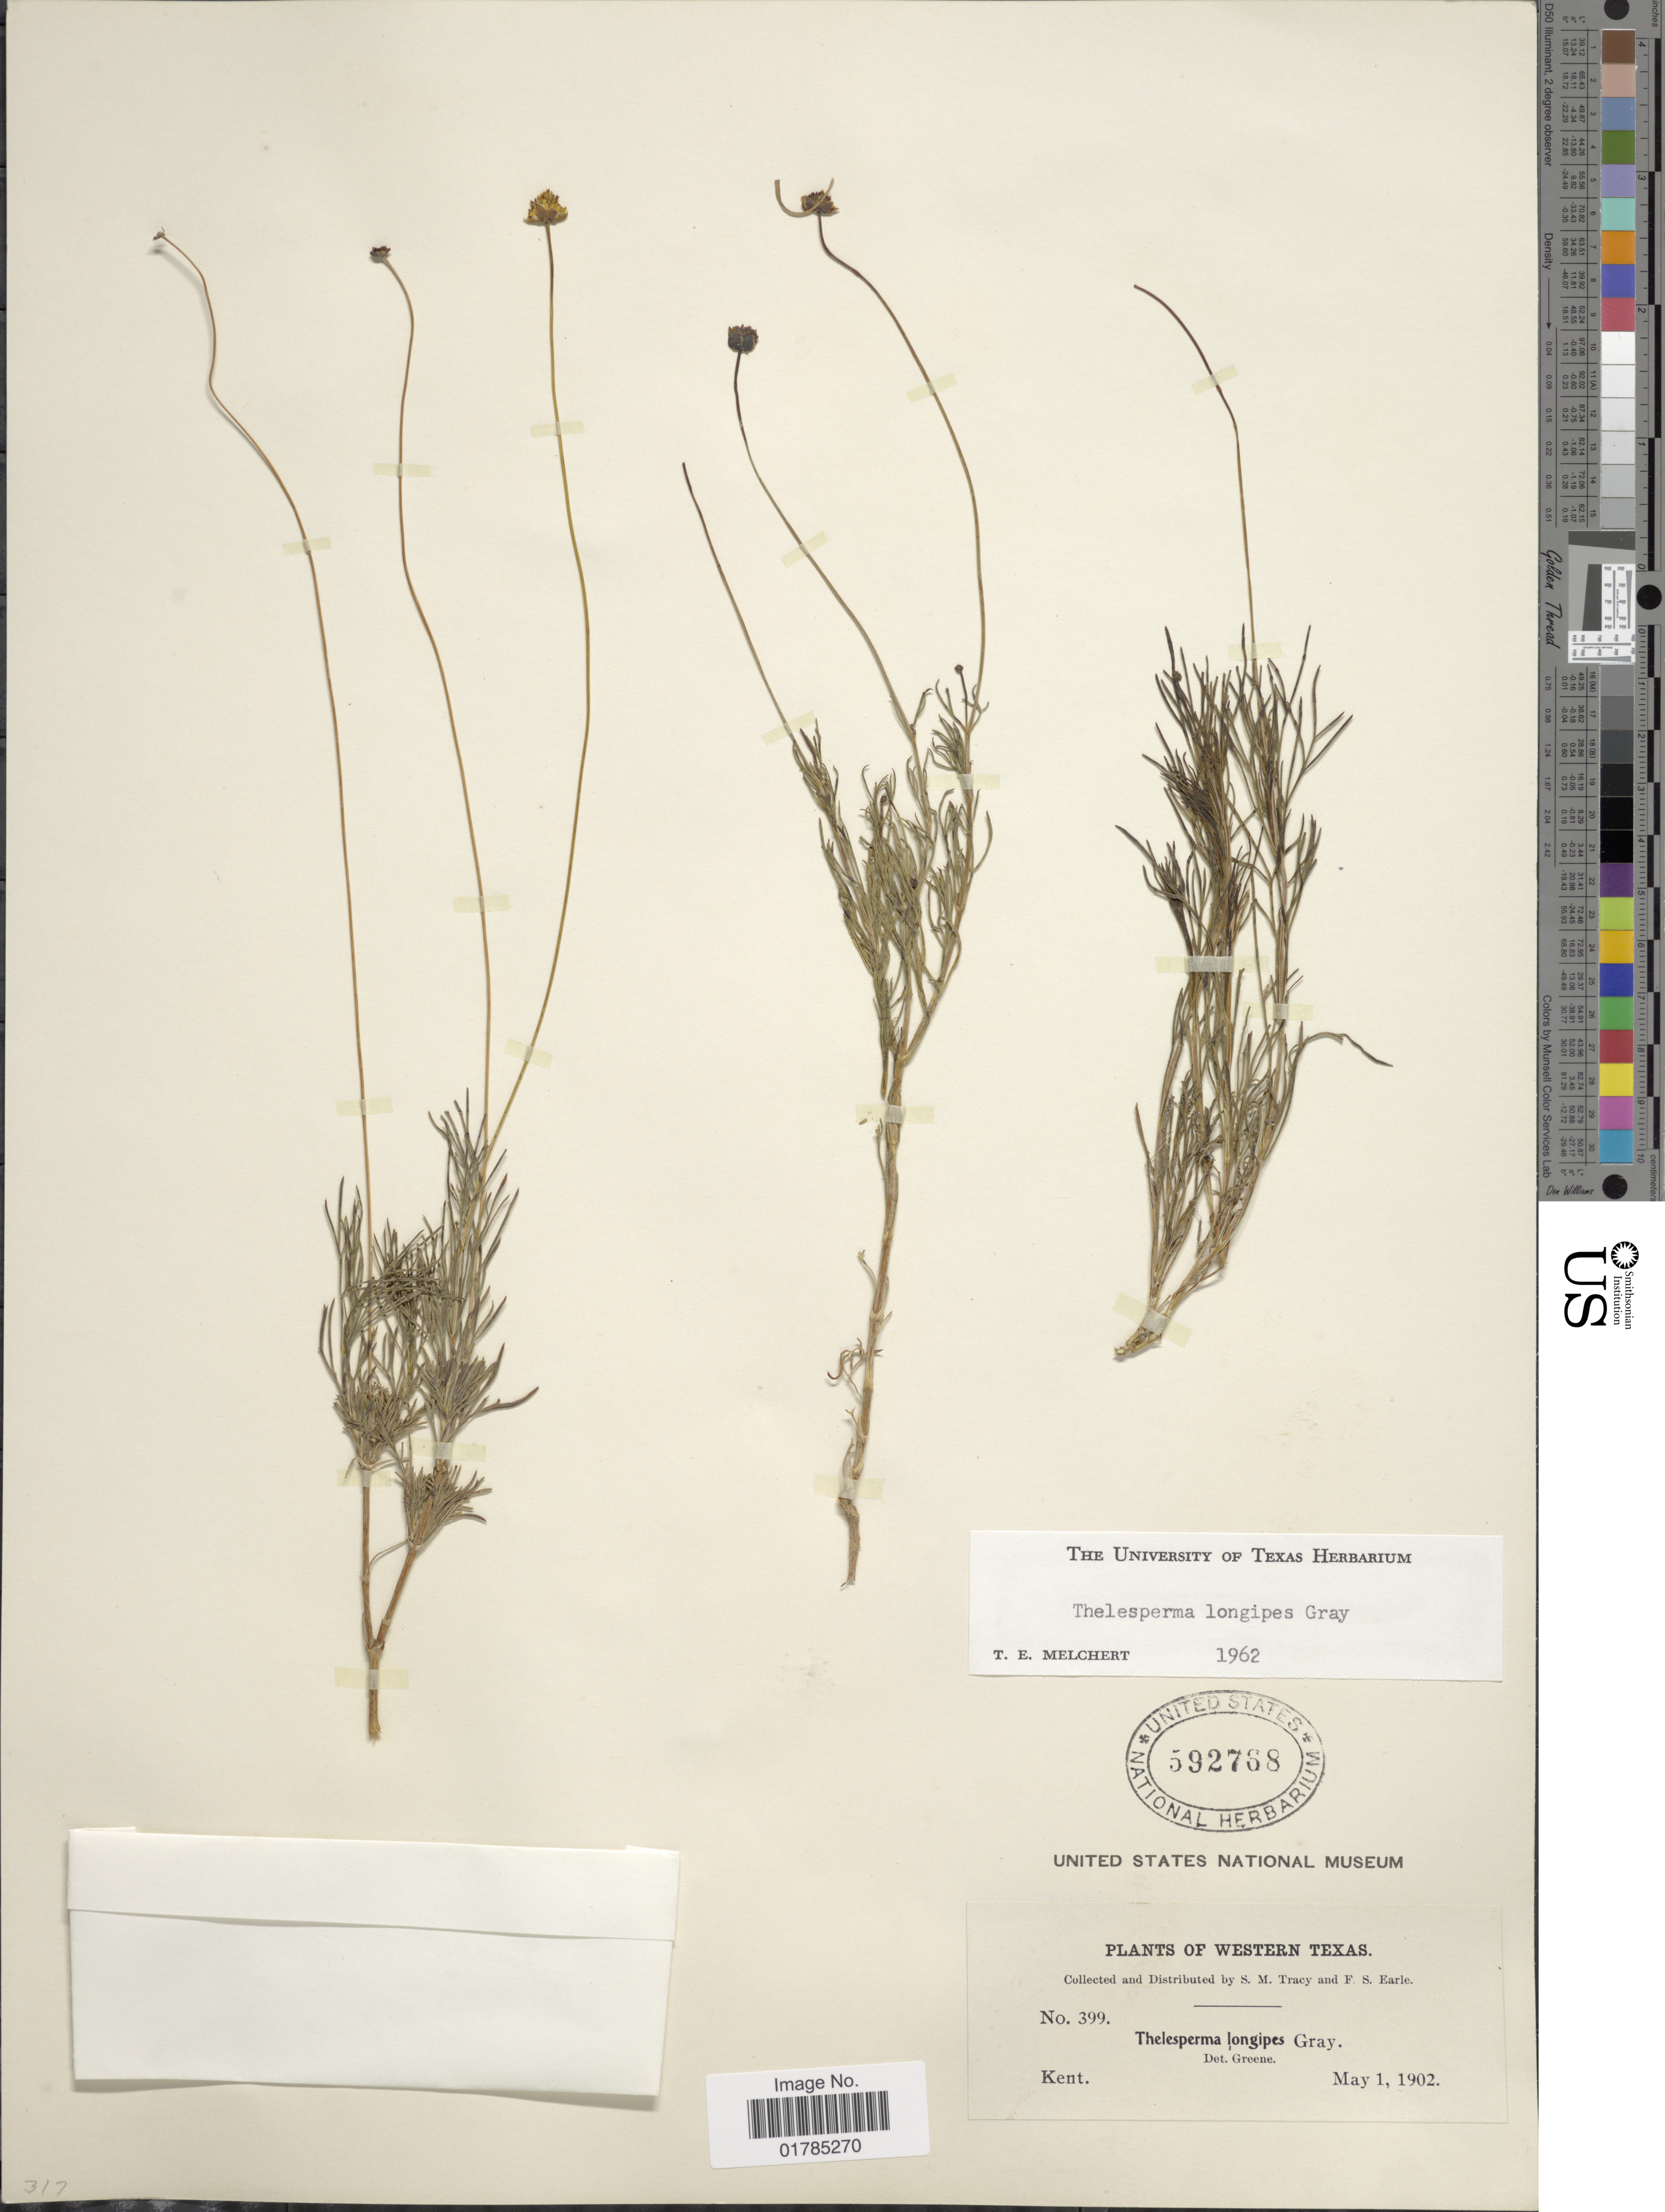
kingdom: Plantae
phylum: Tracheophyta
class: Magnoliopsida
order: Asterales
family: Asteraceae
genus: Thelesperma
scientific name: Thelesperma longipes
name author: A. Gray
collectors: S. M. Tracy & F. S. Earle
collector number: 399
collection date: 1902-05-01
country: United States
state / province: Texas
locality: Western Texas. Kent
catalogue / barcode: US 592768